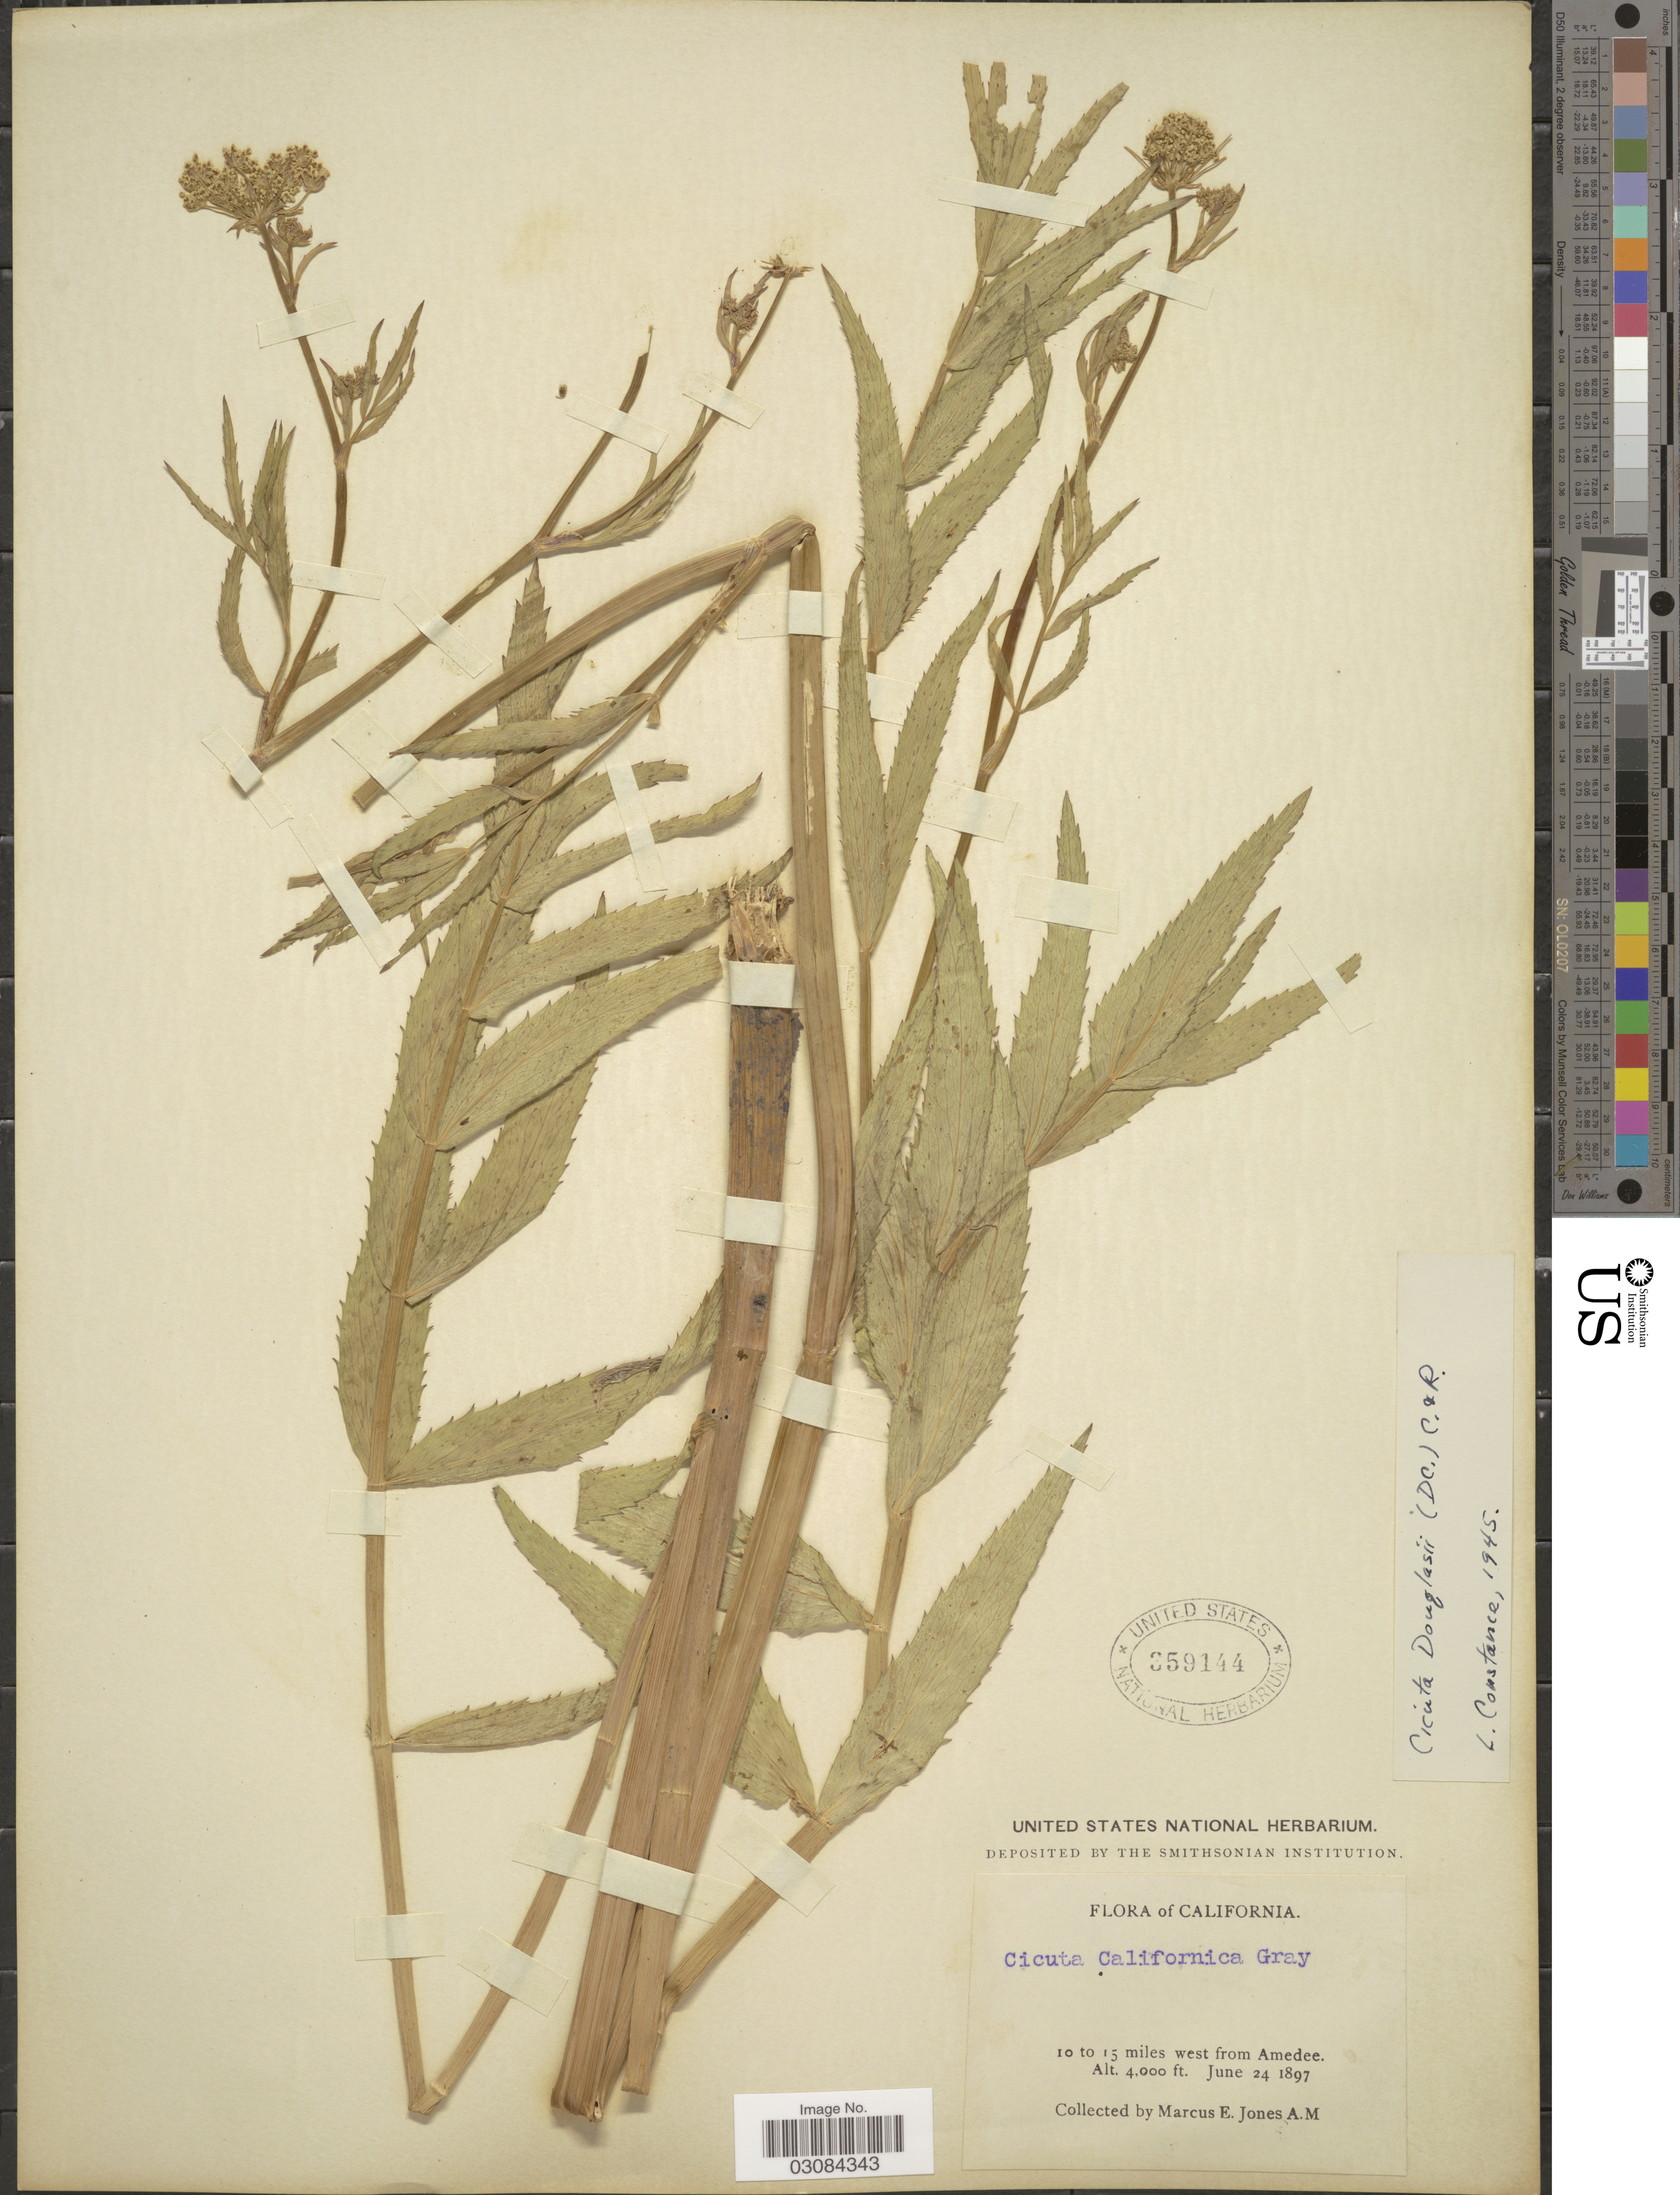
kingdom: Plantae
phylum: Tracheophyta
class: Magnoliopsida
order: Apiales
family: Apiaceae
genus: Cicuta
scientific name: Cicuta douglasii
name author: (DC.) J.M. Coult. & Rose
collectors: M. E. Jones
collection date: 1897-06-24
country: United States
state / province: California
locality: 10 to 15 miles west from Amedee.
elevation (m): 1219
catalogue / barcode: US 359144